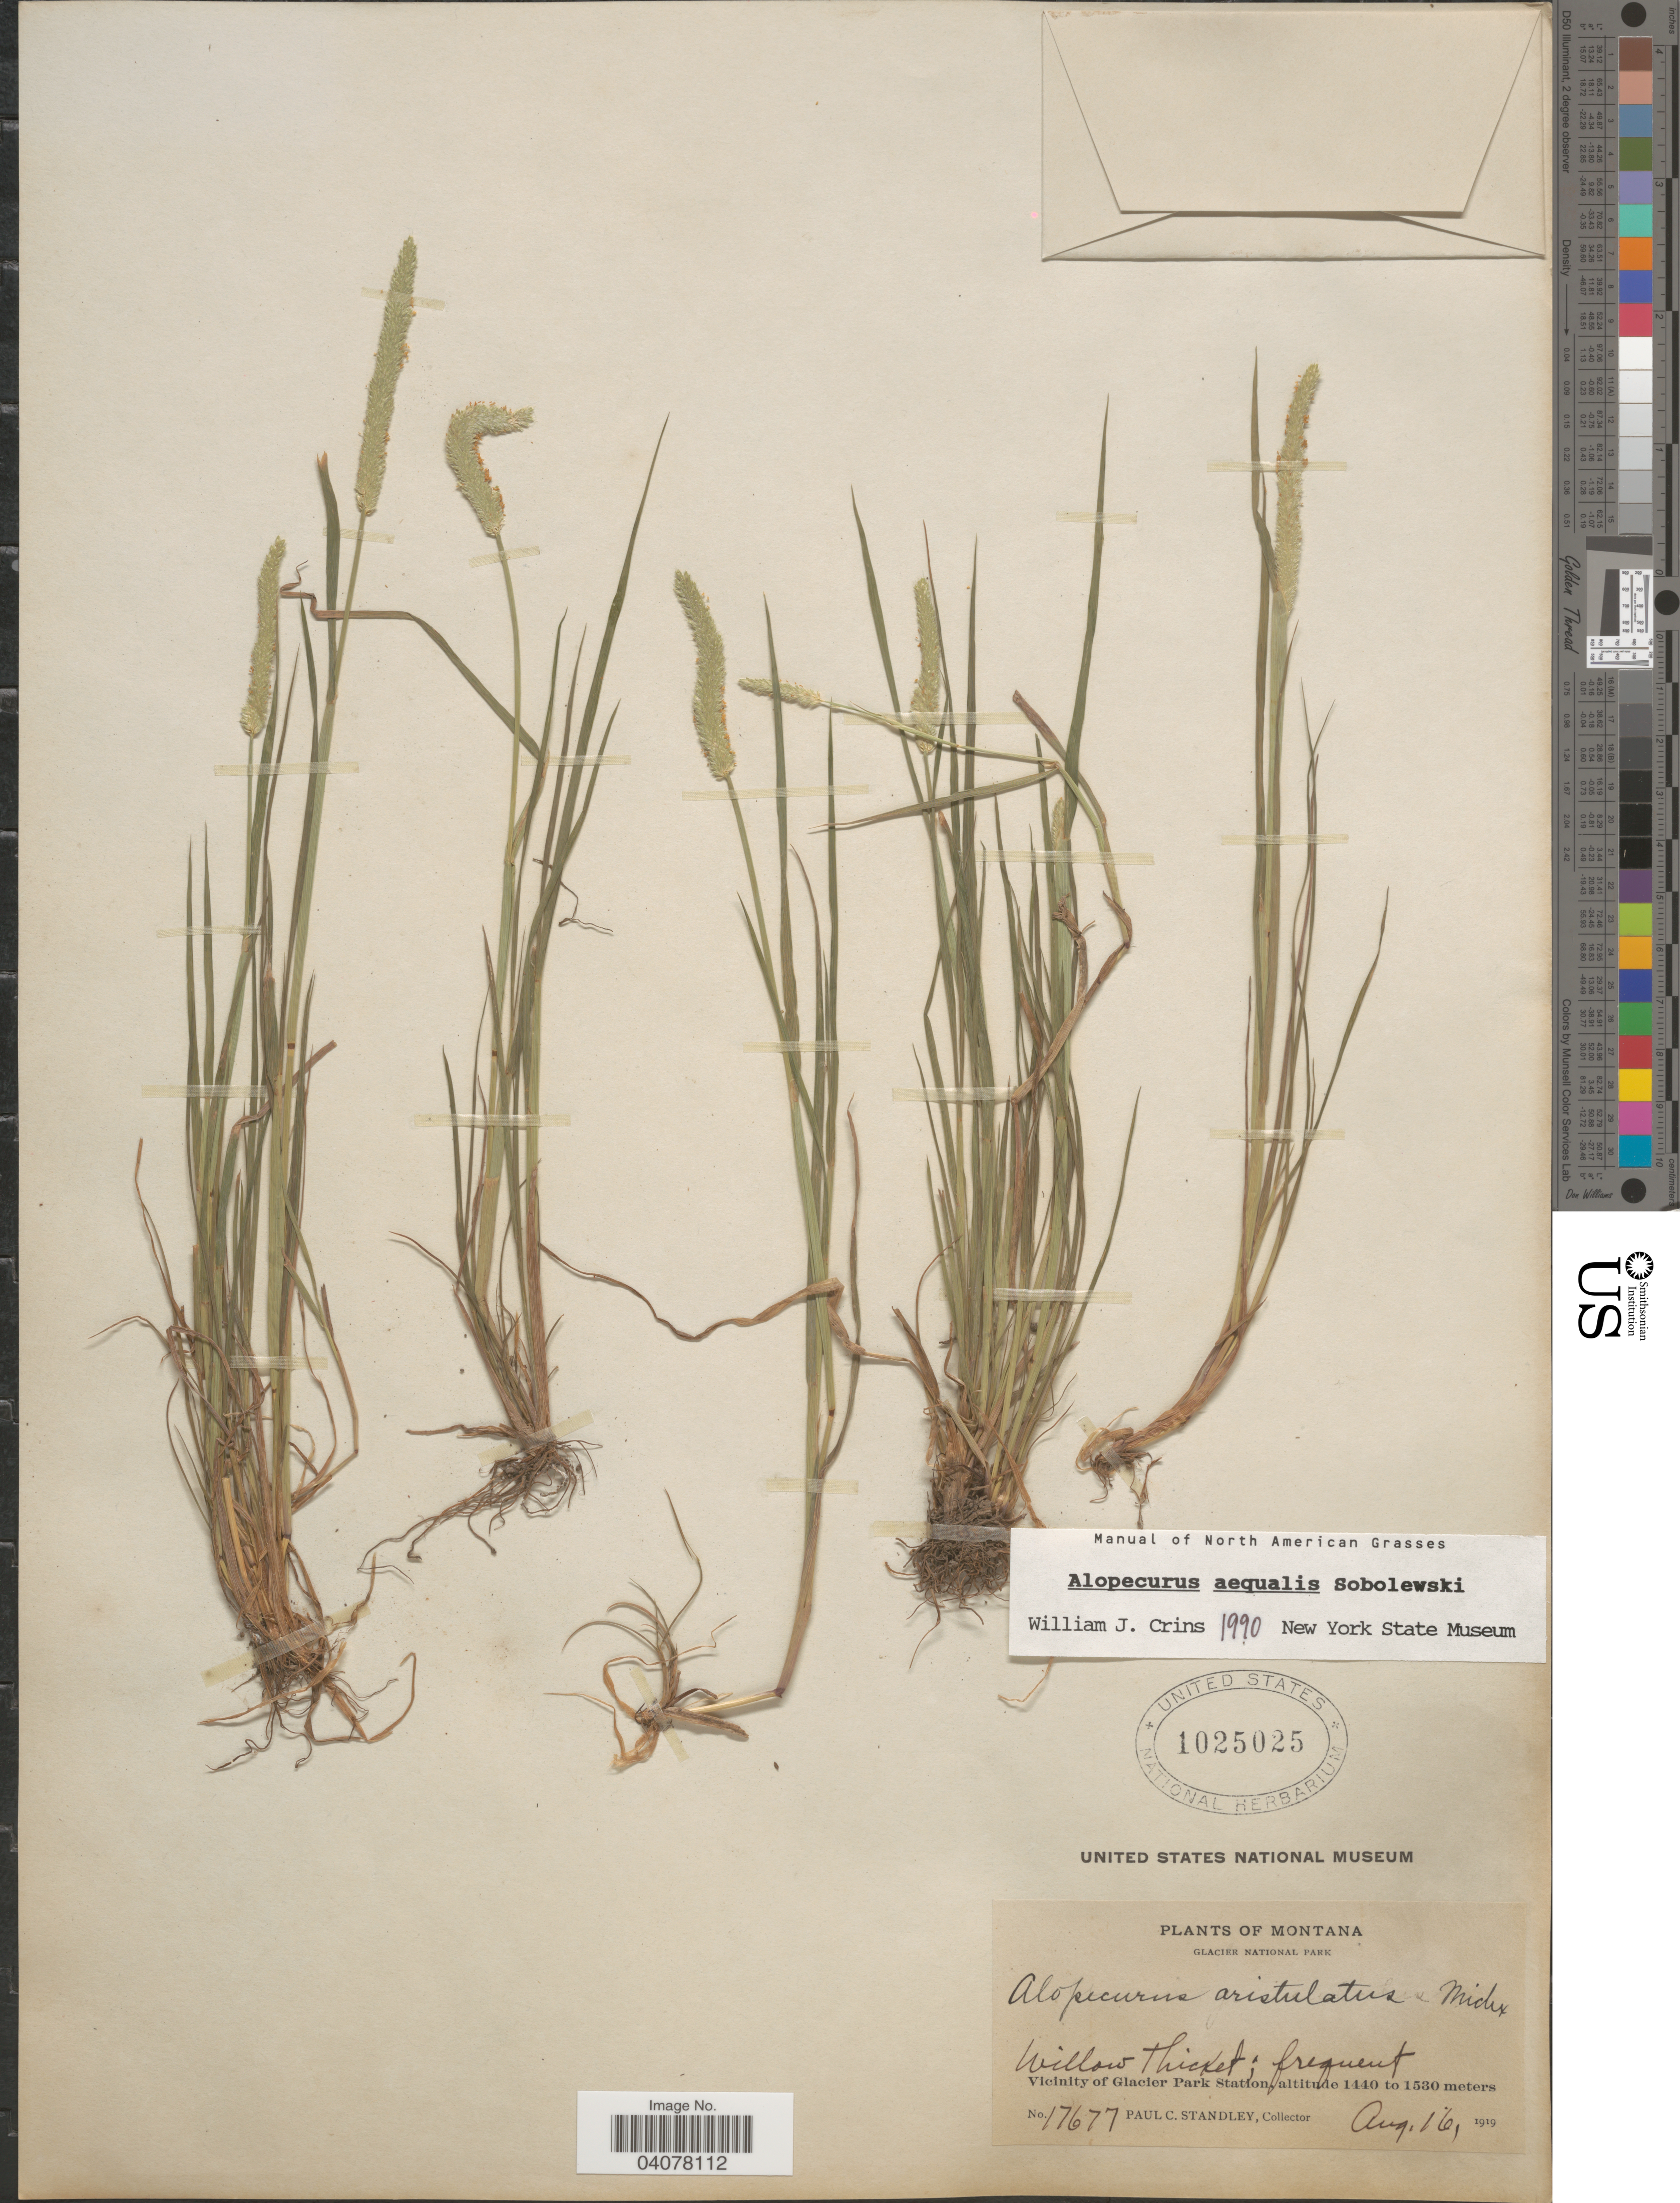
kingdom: Plantae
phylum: Tracheophyta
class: Liliopsida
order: Poales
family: Poaceae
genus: Alopecurus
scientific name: Alopecurus aequalis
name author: Sobol.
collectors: P. C. Standley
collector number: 17677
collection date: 1919-08-16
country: United States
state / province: Montana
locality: Glacier National Park. Willow thicket; frequent. Vicinity of Glacier Park Station.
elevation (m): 1440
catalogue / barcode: US 1025025